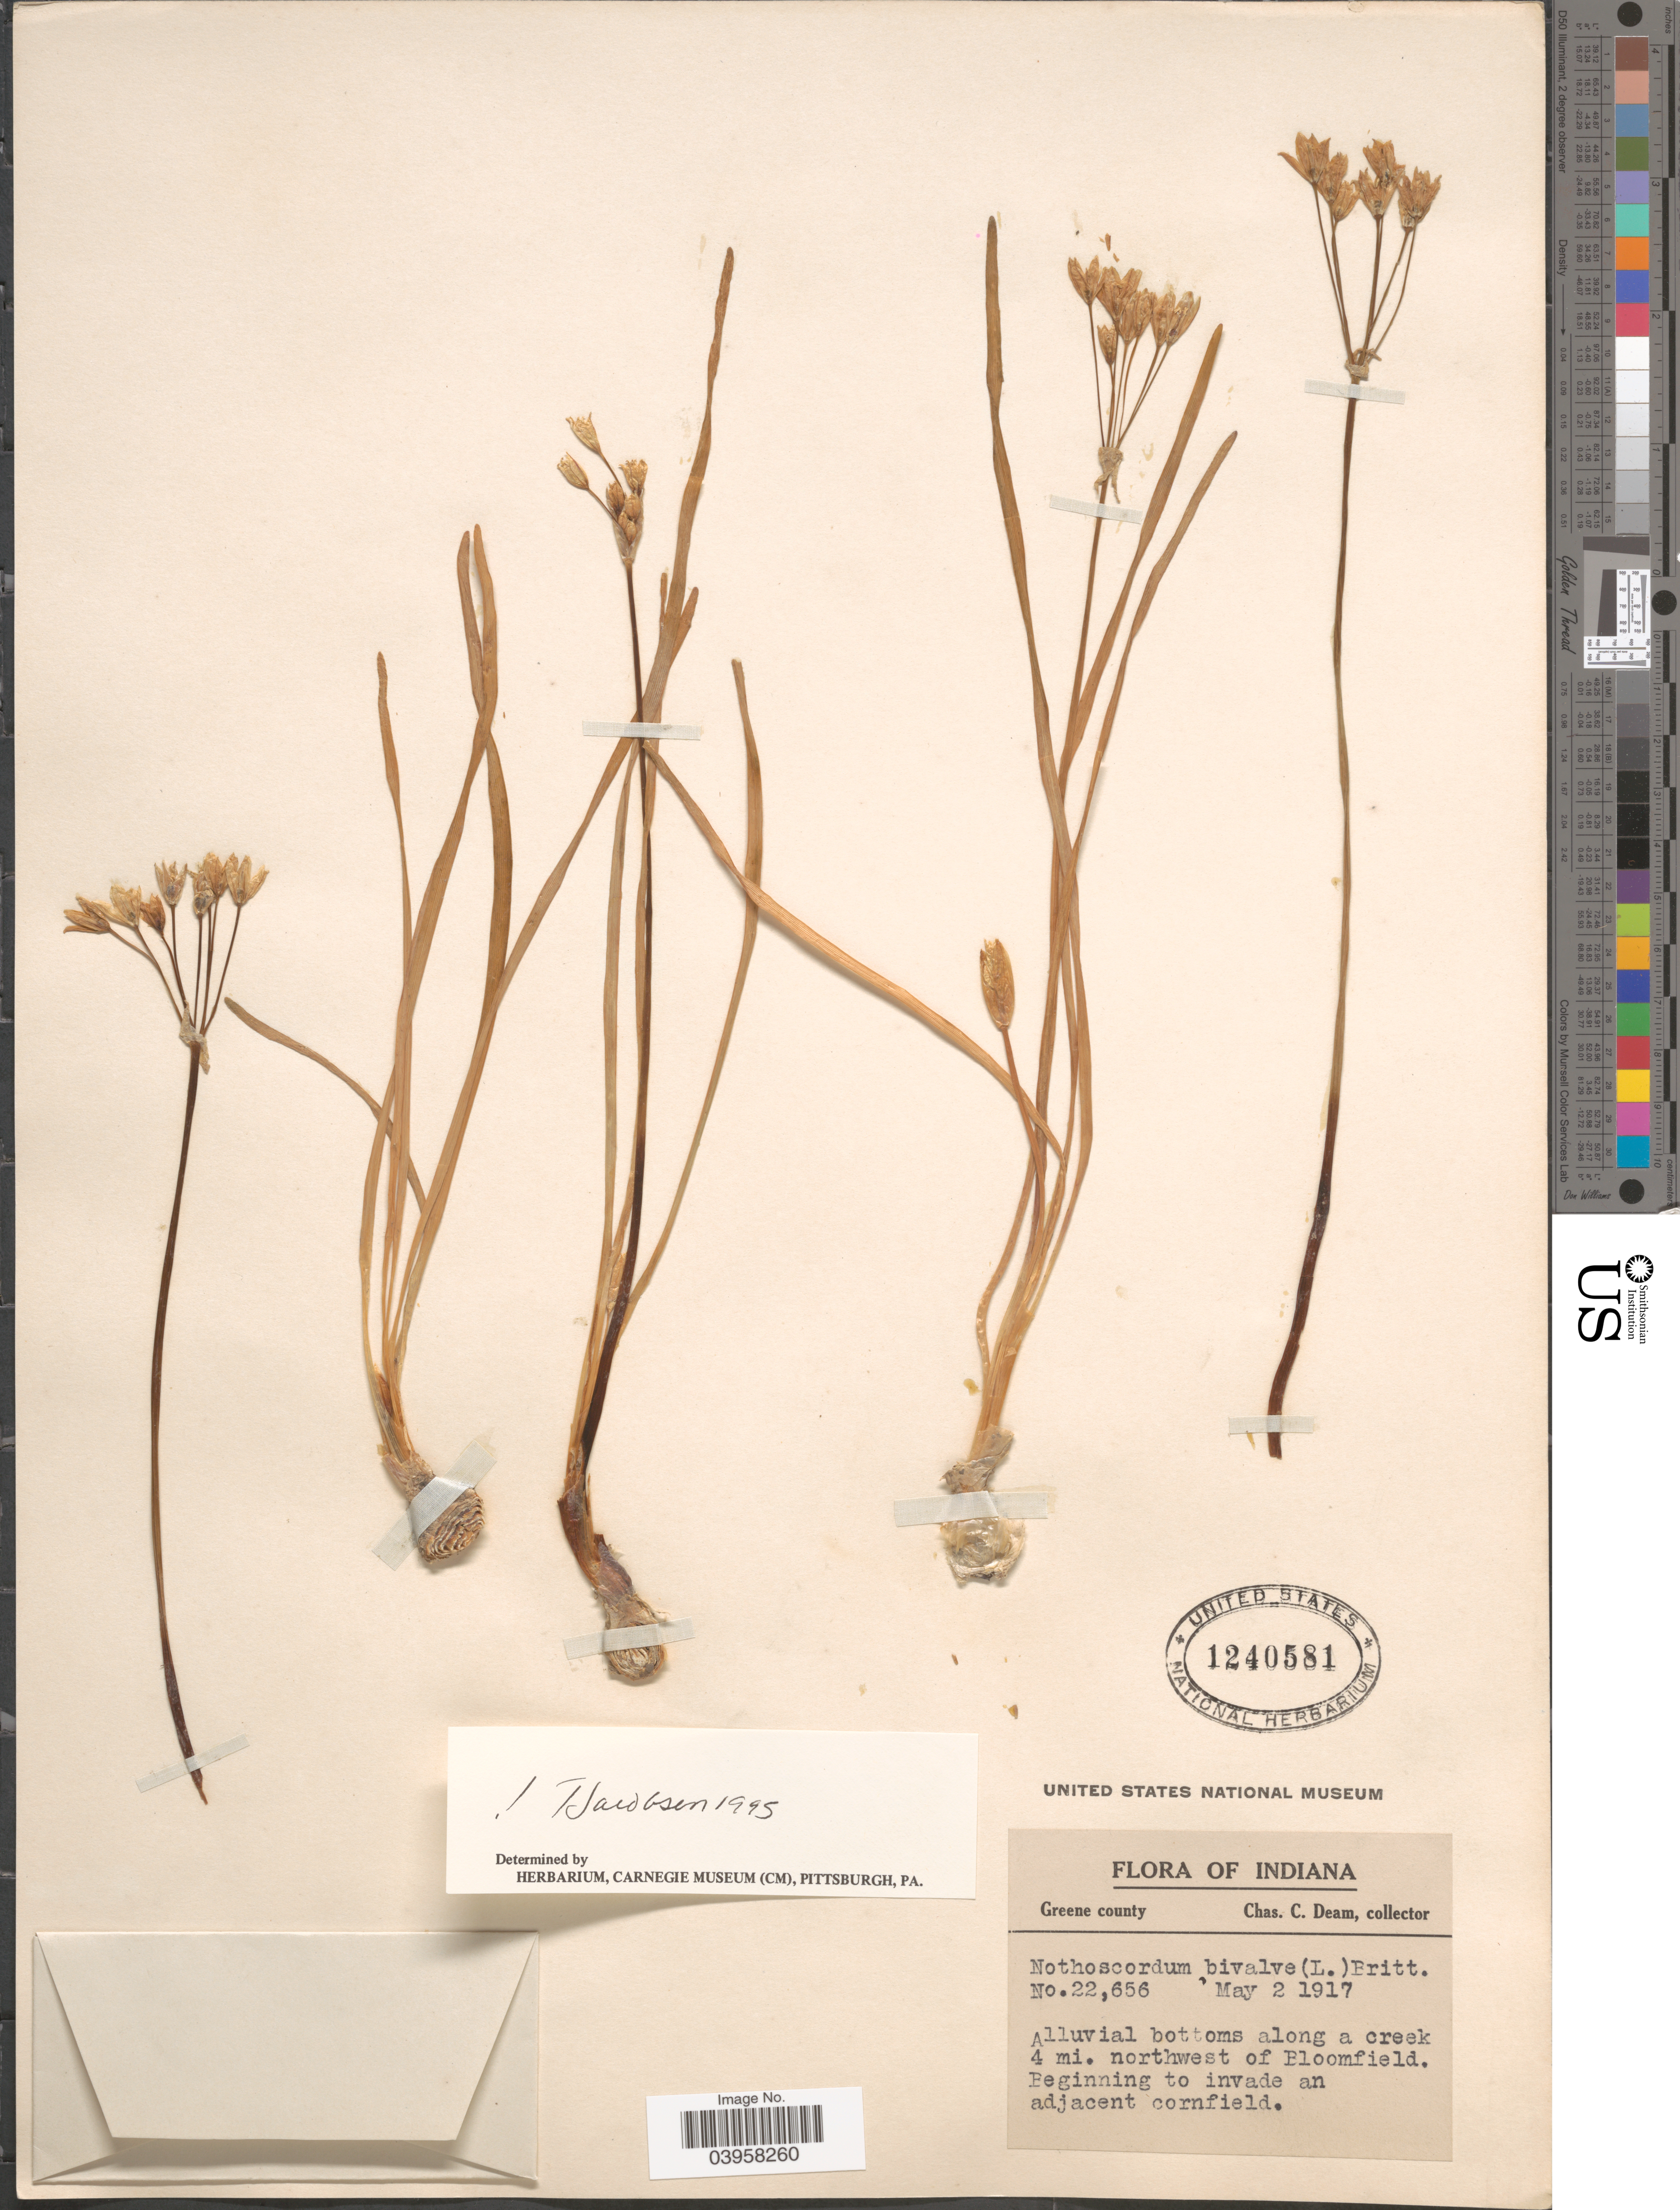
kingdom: Plantae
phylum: Tracheophyta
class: Liliopsida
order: Asparagales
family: Amaryllidaceae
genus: Nothoscordum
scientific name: Nothoscordum bivalve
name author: (L.) Britton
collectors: C. C. Deam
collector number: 22656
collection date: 1917-05-02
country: United States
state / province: Indiana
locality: Green county. Alluvial bottoms along a creek 4 mi. northwest of Bloomfield.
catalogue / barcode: US 1240581